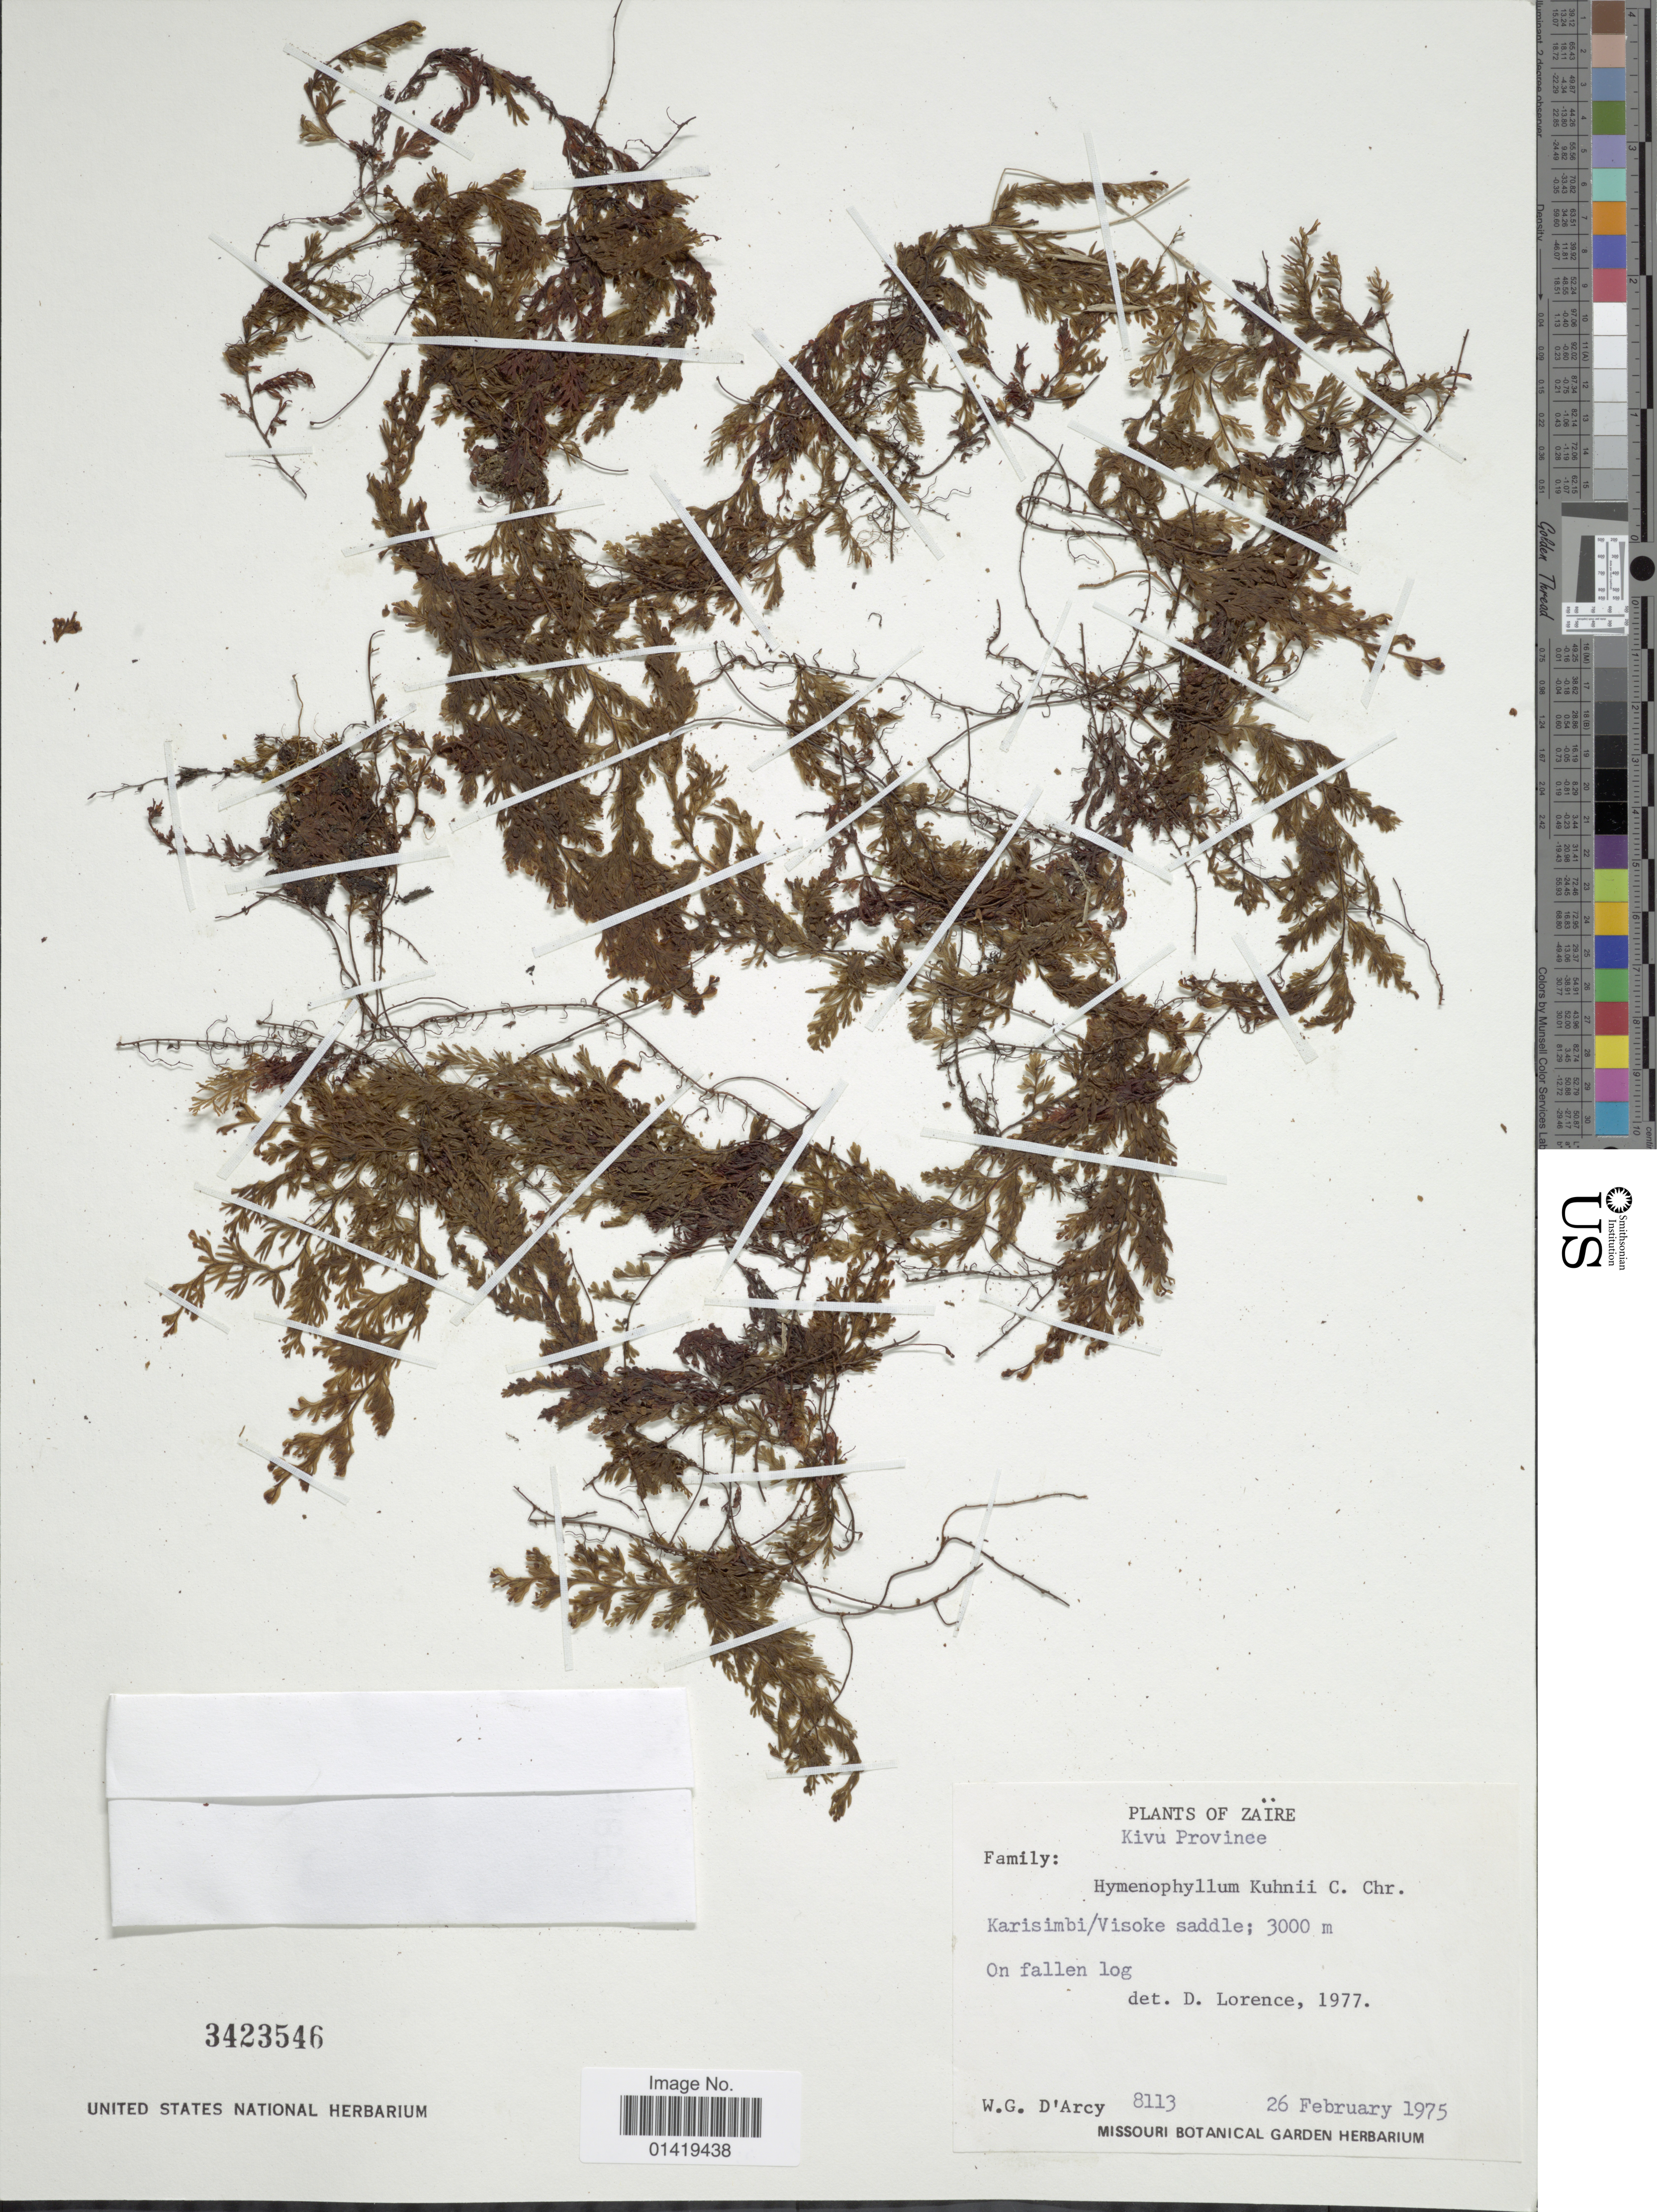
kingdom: Plantae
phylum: Tracheophyta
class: Polypodiopsida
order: Hymenophyllales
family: Hymenophyllaceae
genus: Hymenophyllum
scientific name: Hymenophyllum kuhnii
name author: C. Chr.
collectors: W. G. D'Arcy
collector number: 8113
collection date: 1975-02-26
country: Angola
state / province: Zaire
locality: Kivu province Karisimbi Visoke saddle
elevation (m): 3000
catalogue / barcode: US 3423546